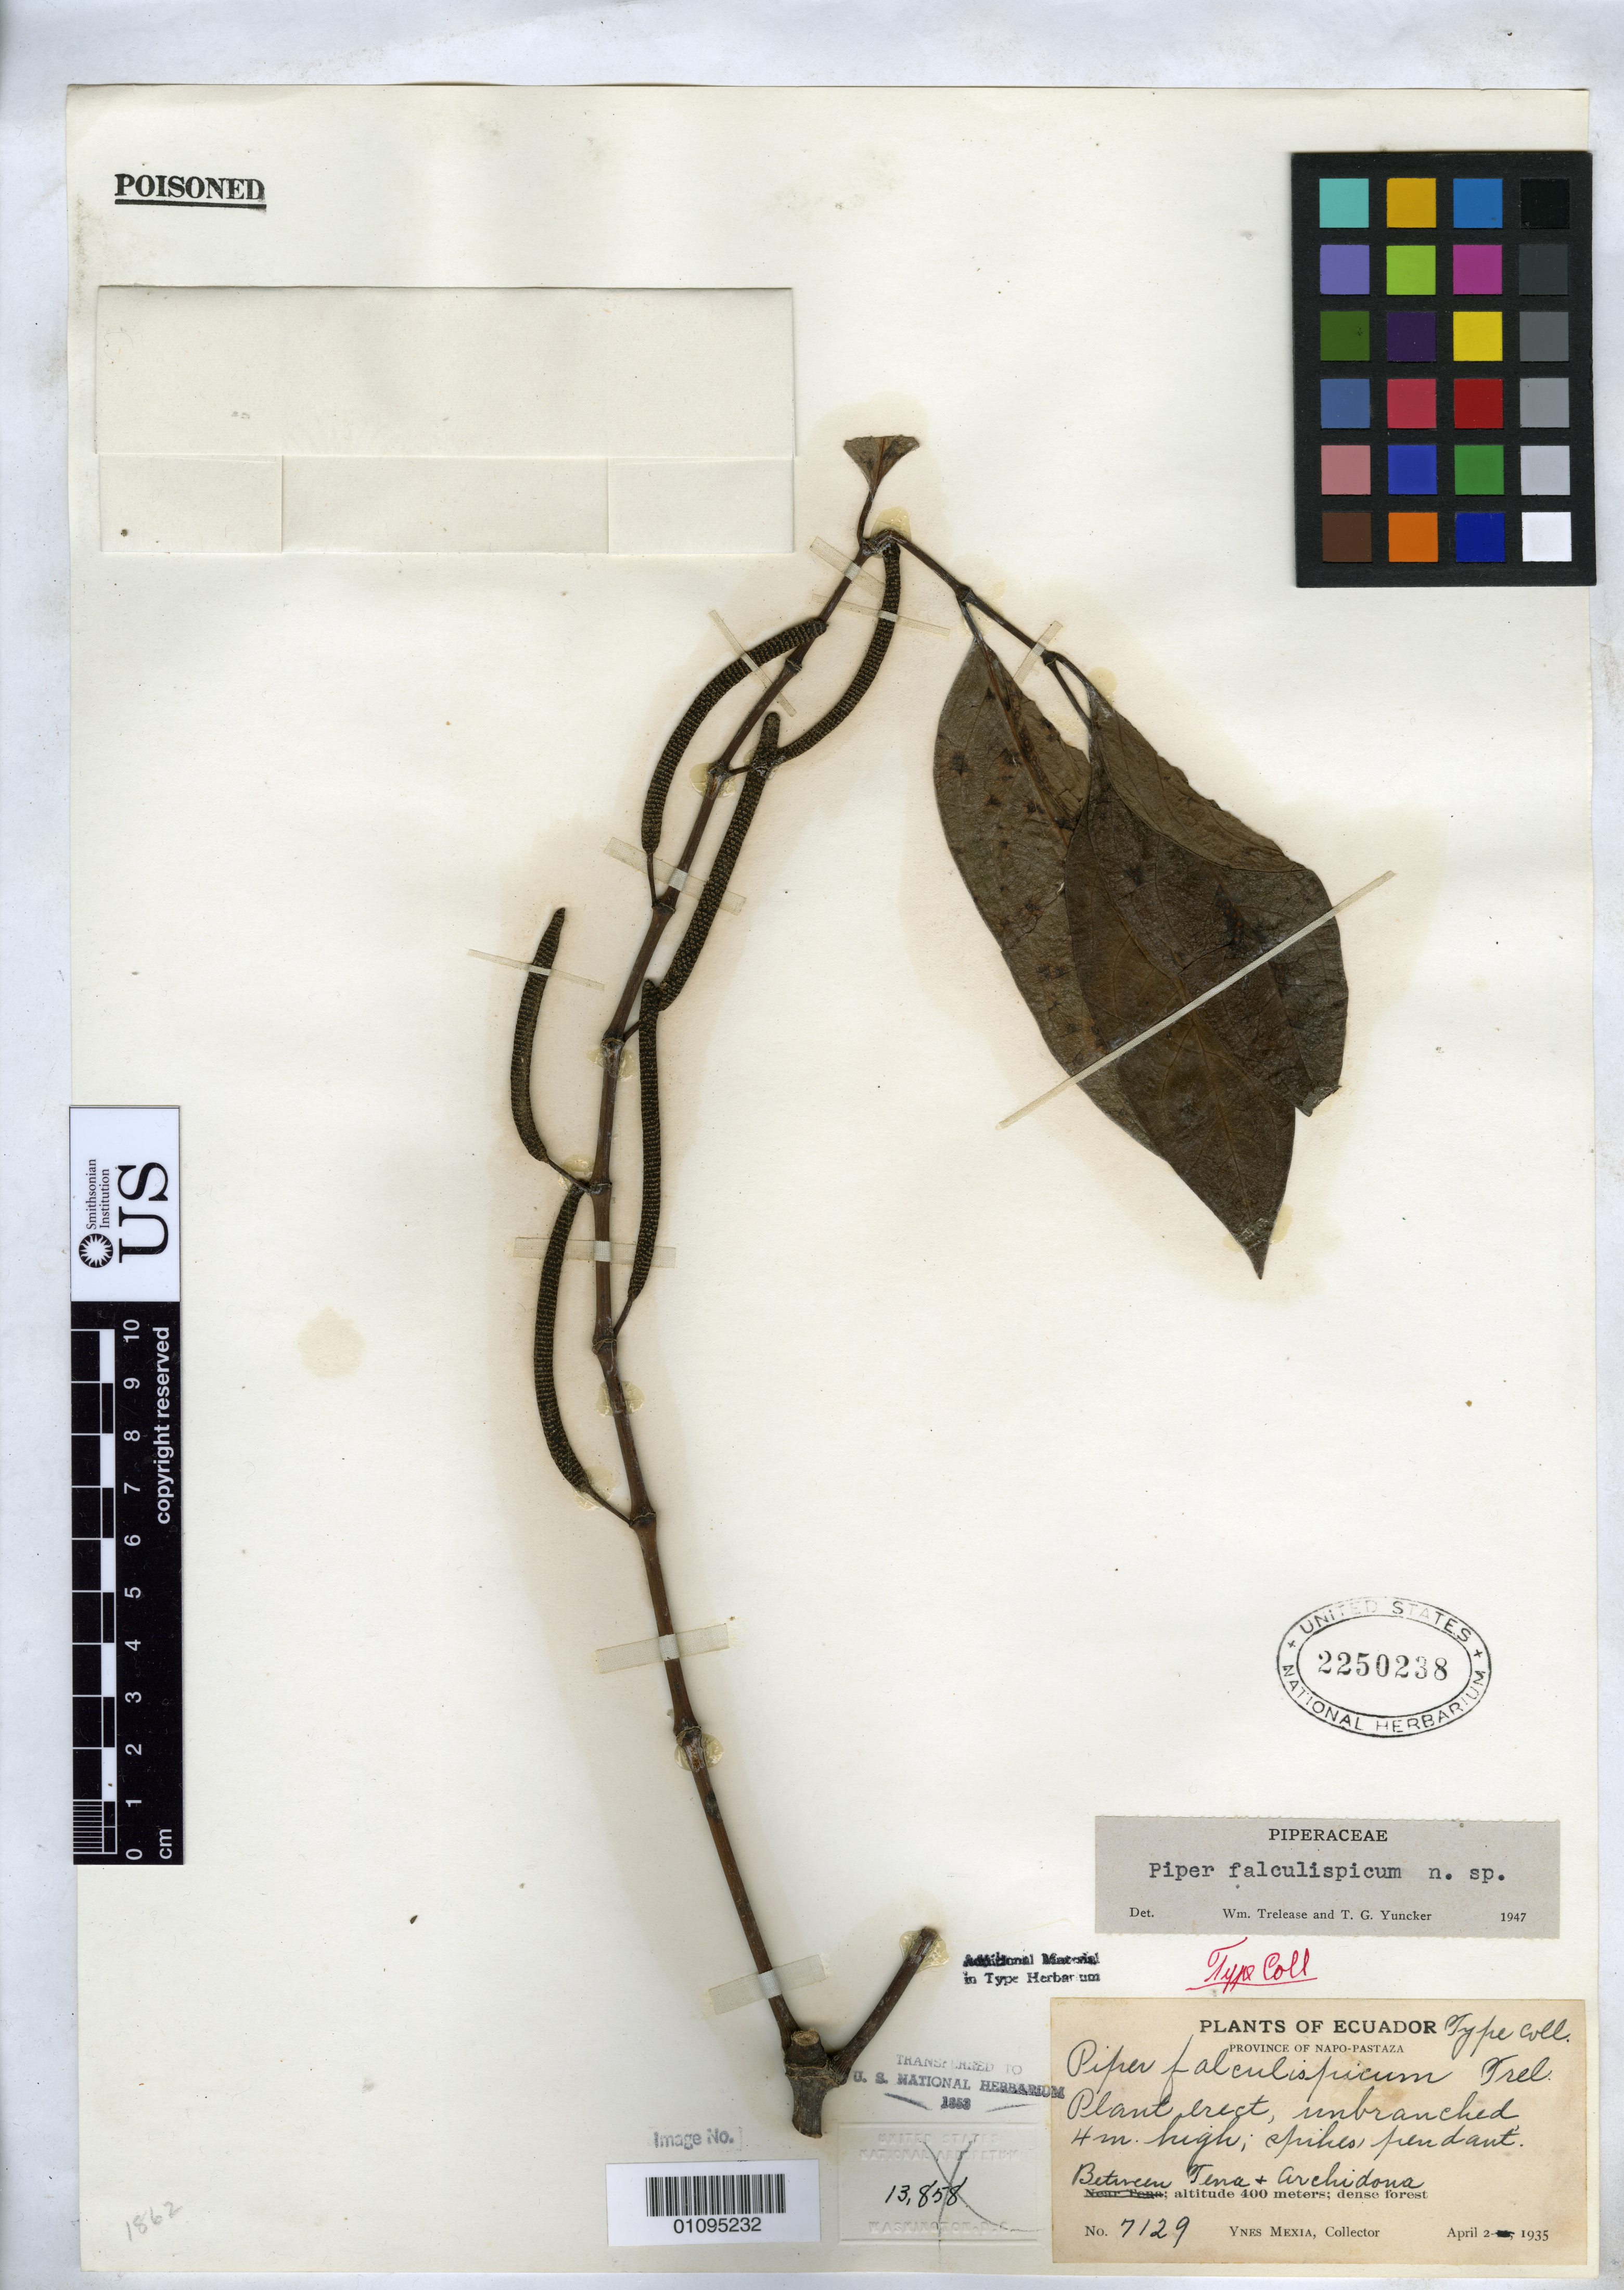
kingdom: Plantae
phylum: Tracheophyta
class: Magnoliopsida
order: Piperales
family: Piperaceae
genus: Piper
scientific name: Piper falculispicum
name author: Trel. & Yunck.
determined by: Trelease, William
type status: Isotype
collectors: Y. Mexia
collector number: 7129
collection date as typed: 02 Apr 1935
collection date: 1935-04-02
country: Ecuador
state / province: Napo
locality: Between Tena and Archidona.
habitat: Dense forest.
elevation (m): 400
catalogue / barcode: US 2250238